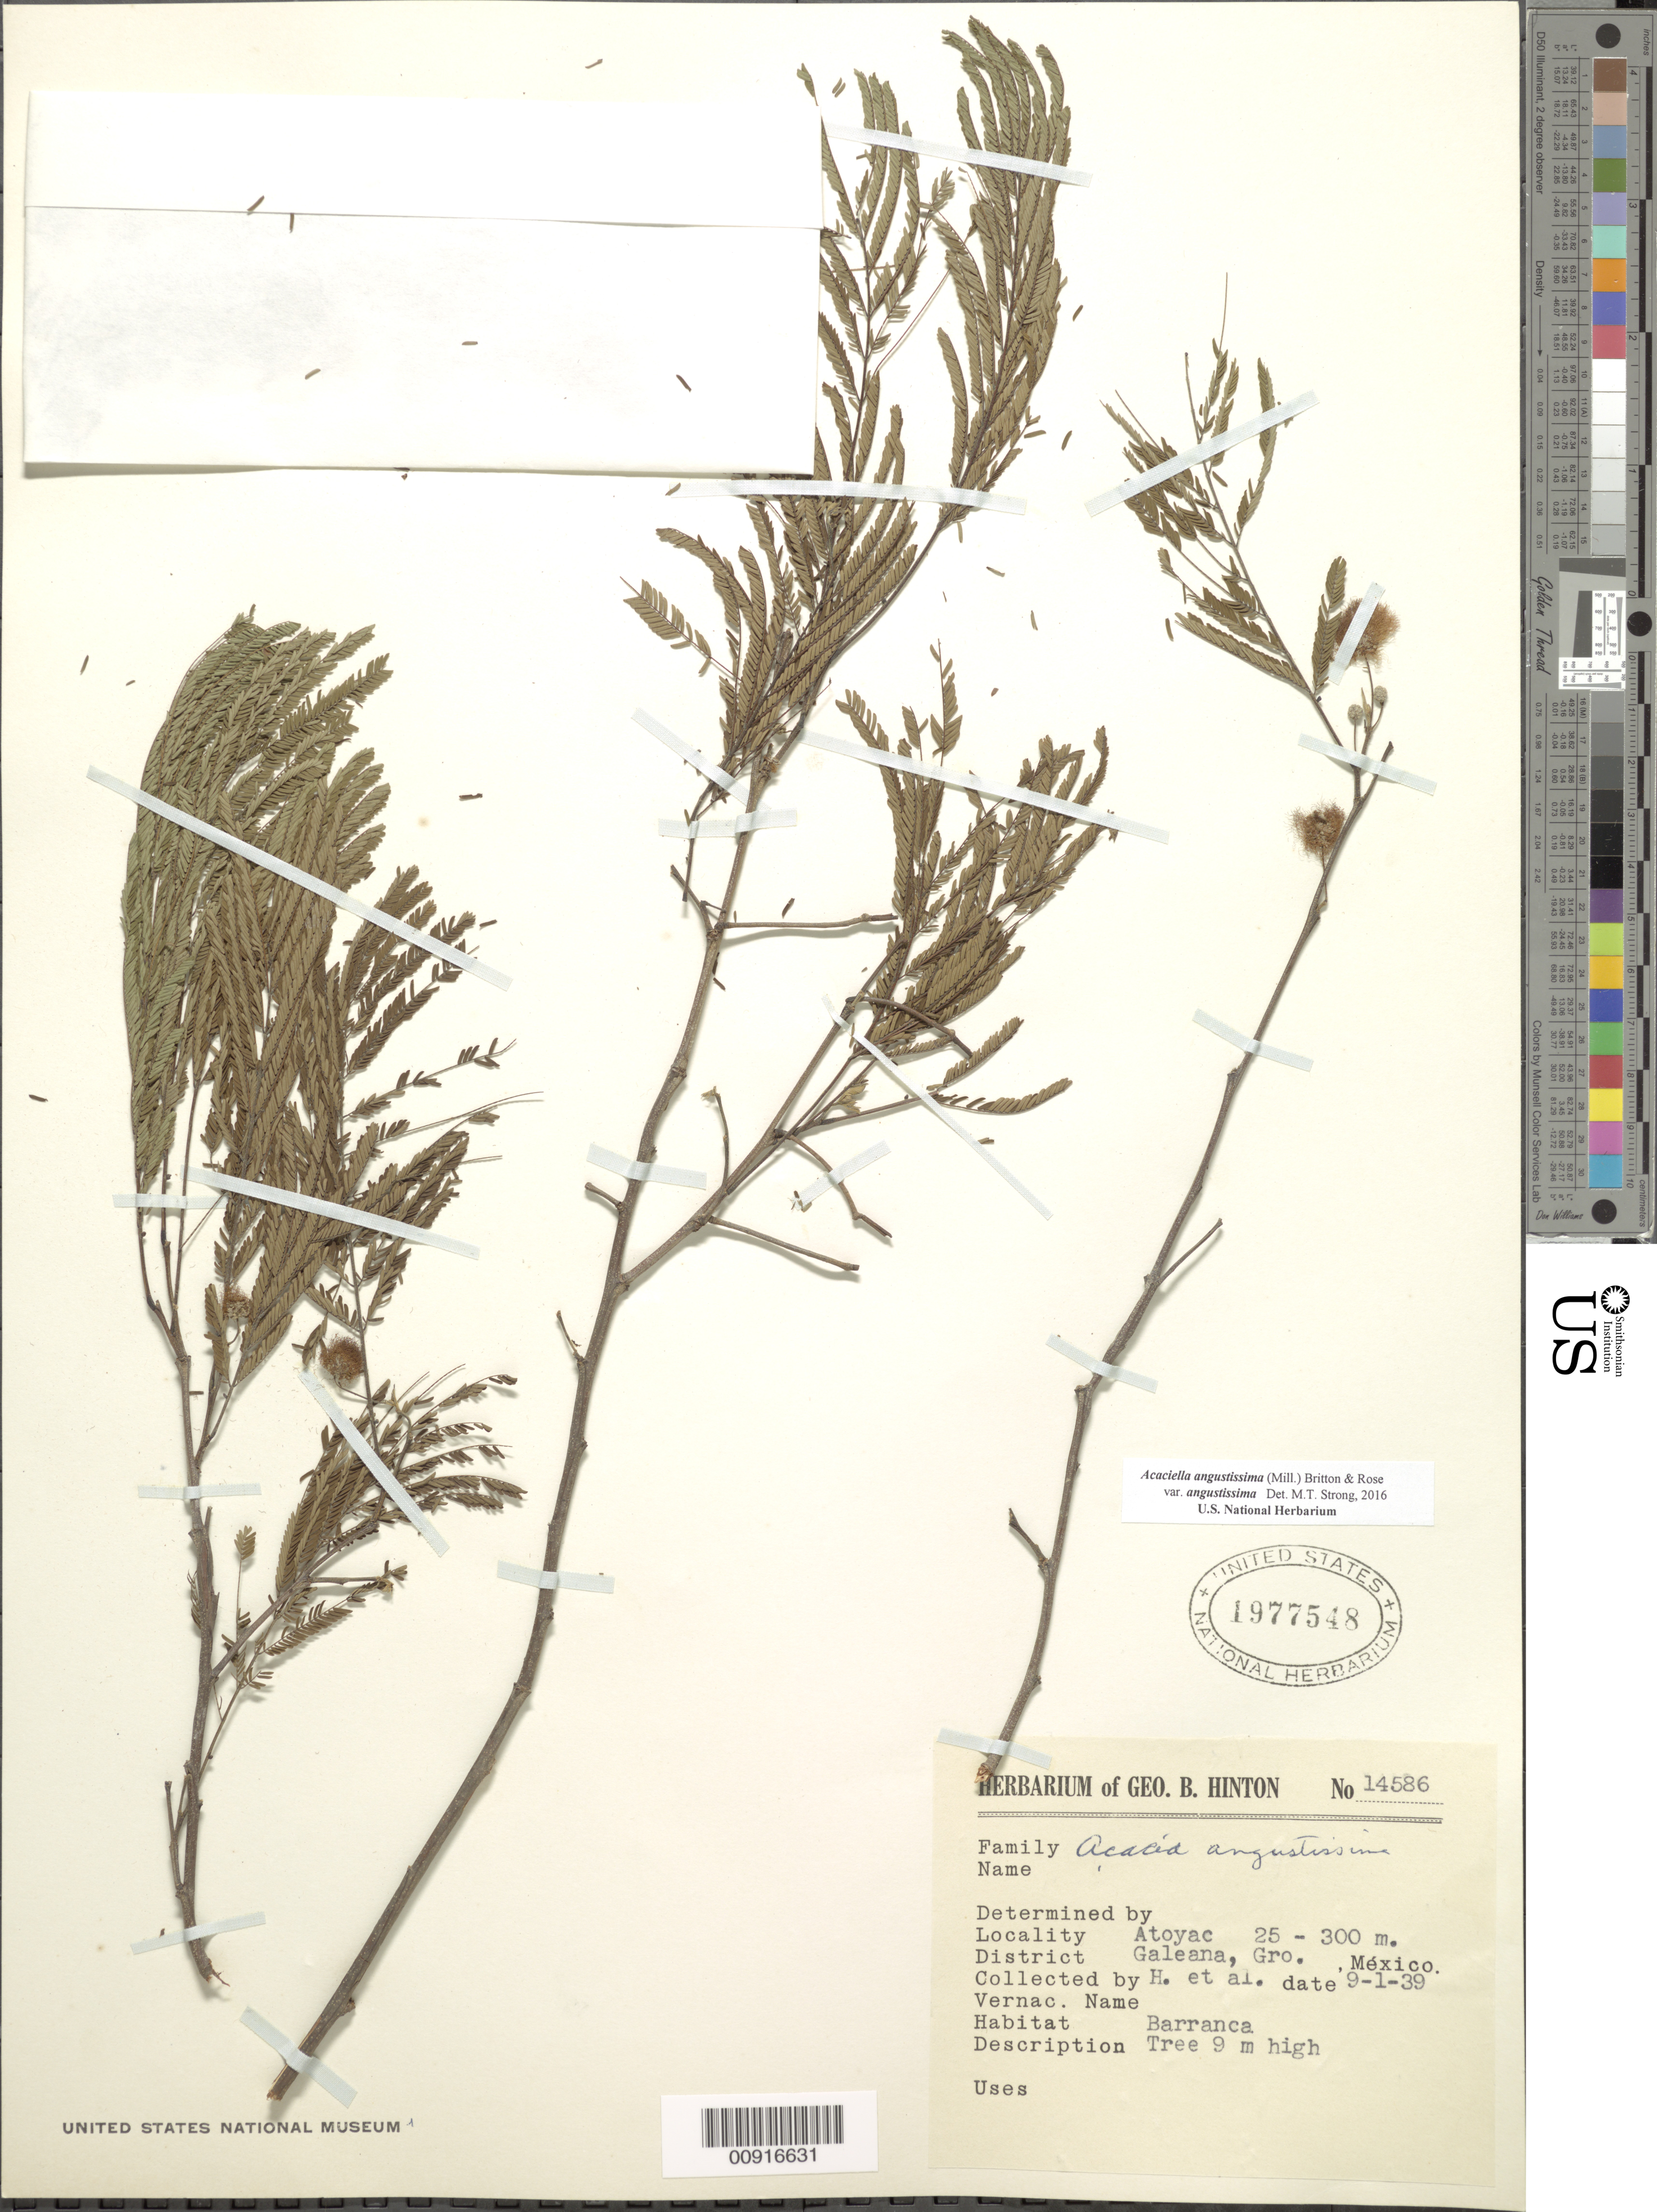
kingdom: Plantae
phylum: Tracheophyta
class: Magnoliopsida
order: Fabales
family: Fabaceae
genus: Acaciella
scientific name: Acaciella angustissima var. angustissima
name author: (Mill.) Britton & Rose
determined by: Strong, M. T., (US), Smithsonian Institution - National Museum of Natural History (UNITED STATES)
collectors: G. B. Hinton & et al.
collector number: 14586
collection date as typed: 01 Sep 1939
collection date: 1939-09-01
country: Mexico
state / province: Guerrero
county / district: Galeana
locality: Atoyac, District Galeana, Guerrero.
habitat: Barranca.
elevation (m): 300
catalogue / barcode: US 1977548